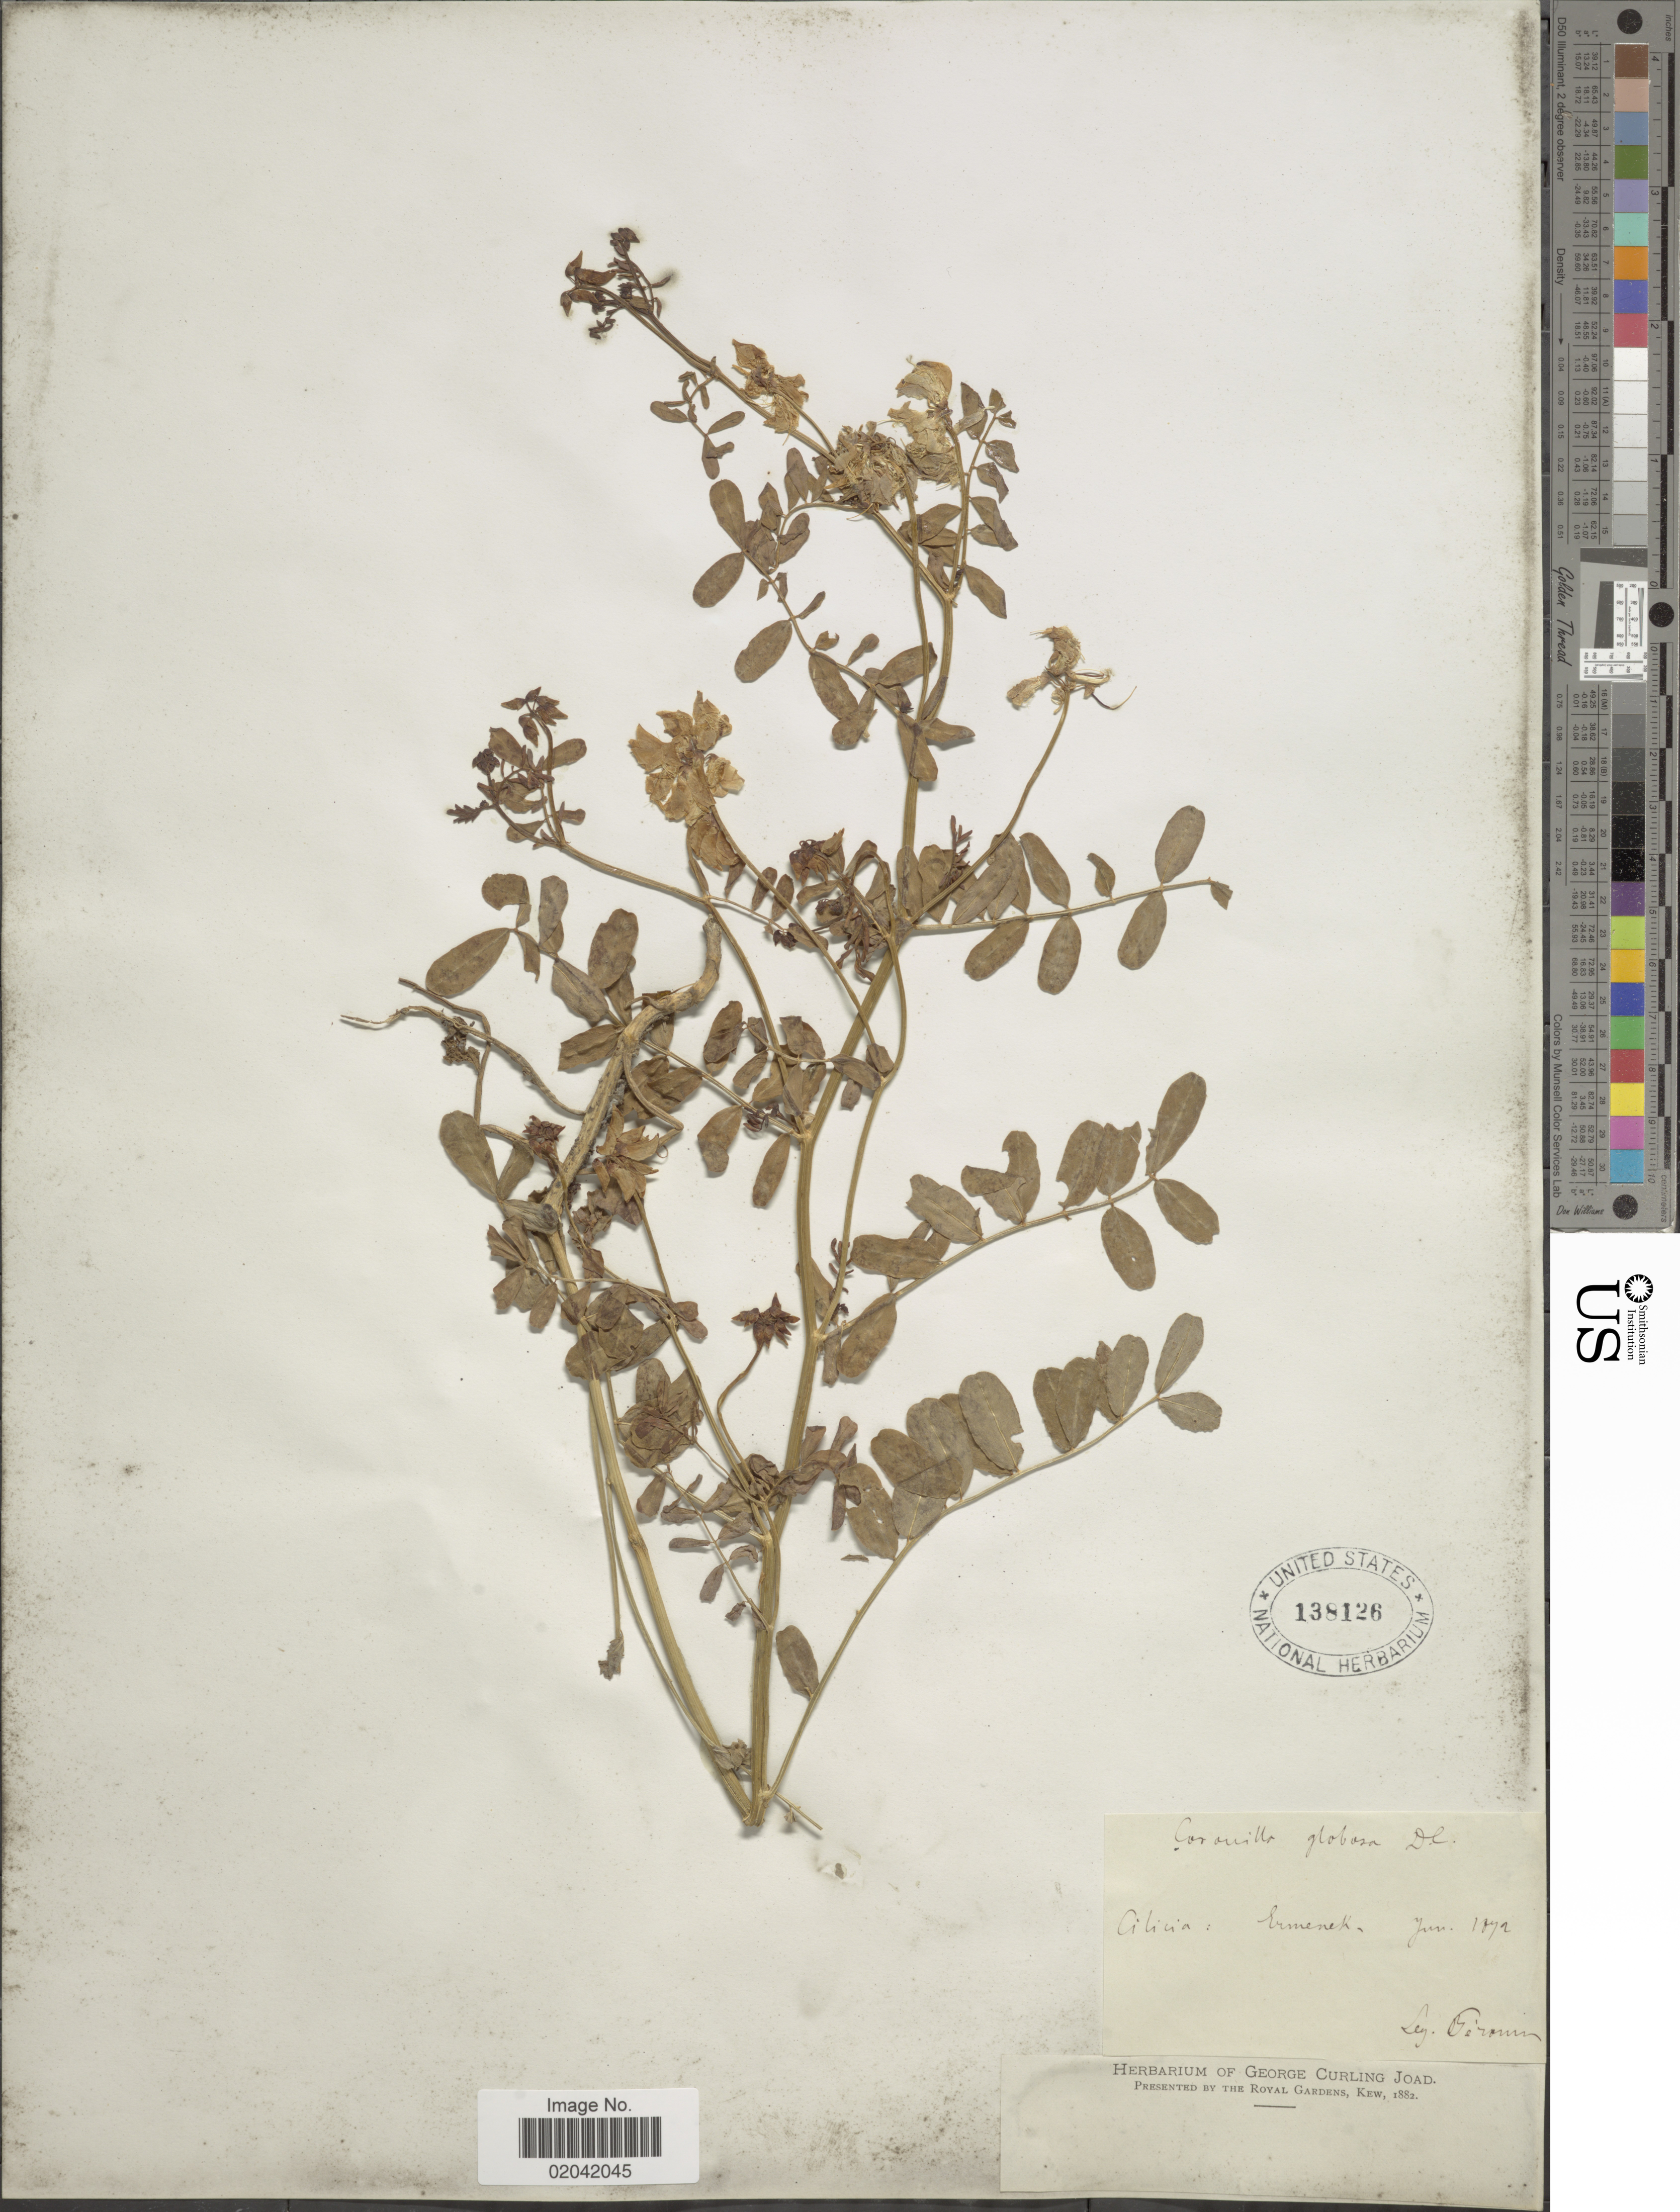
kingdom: Plantae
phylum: Tracheophyta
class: Magnoliopsida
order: Fabales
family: Fabaceae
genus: Coronilla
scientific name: Coronilla globosa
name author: Lam.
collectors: Peronin, --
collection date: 1872-06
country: Turkey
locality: Cilicia: Ermenek [interpreted]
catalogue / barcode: US 138126